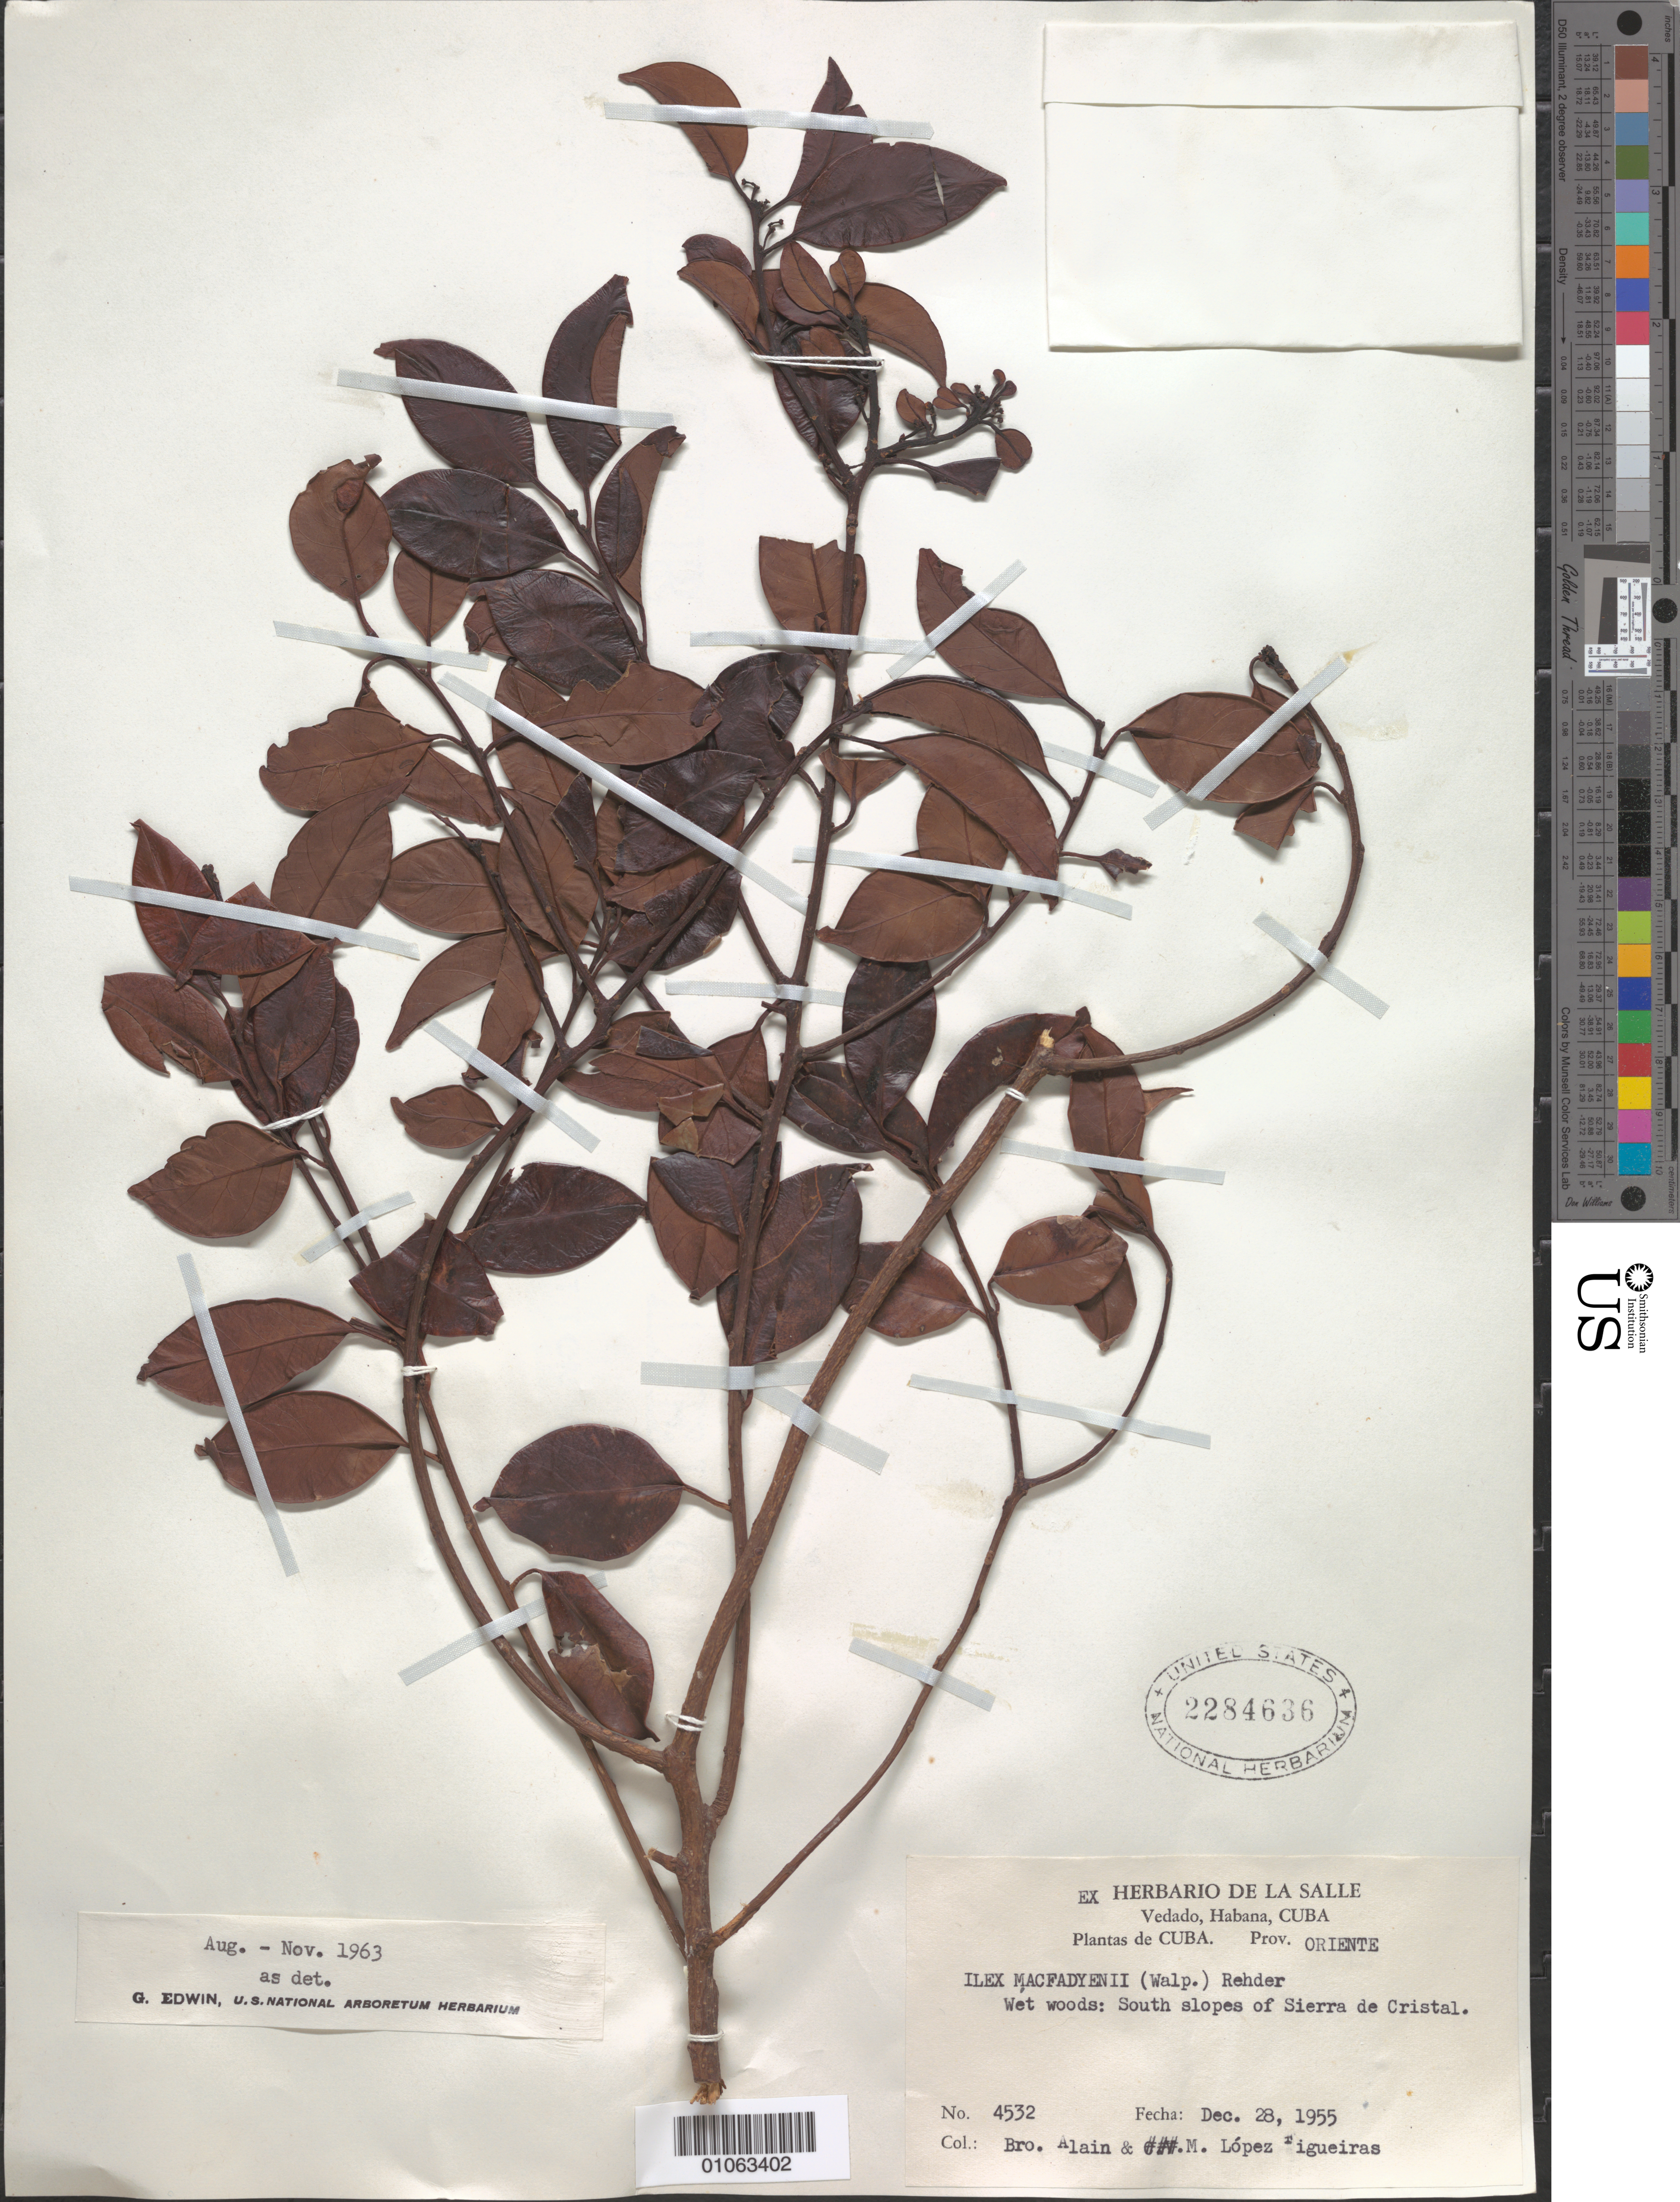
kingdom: Plantae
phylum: Tracheophyta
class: Magnoliopsida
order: Aquifoliales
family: Aquifoliaceae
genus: Ilex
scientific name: Ilex macfadyenii var. macfadyenii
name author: (Walp.) Rehder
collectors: A. H. Liogier & M. López Figueiras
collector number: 4532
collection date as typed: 28 Dec 1955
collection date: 1955-12-28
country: Cuba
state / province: Oriente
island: Cuba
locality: Wet woods: South slopes of Sierra de Cristal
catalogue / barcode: US 2284636